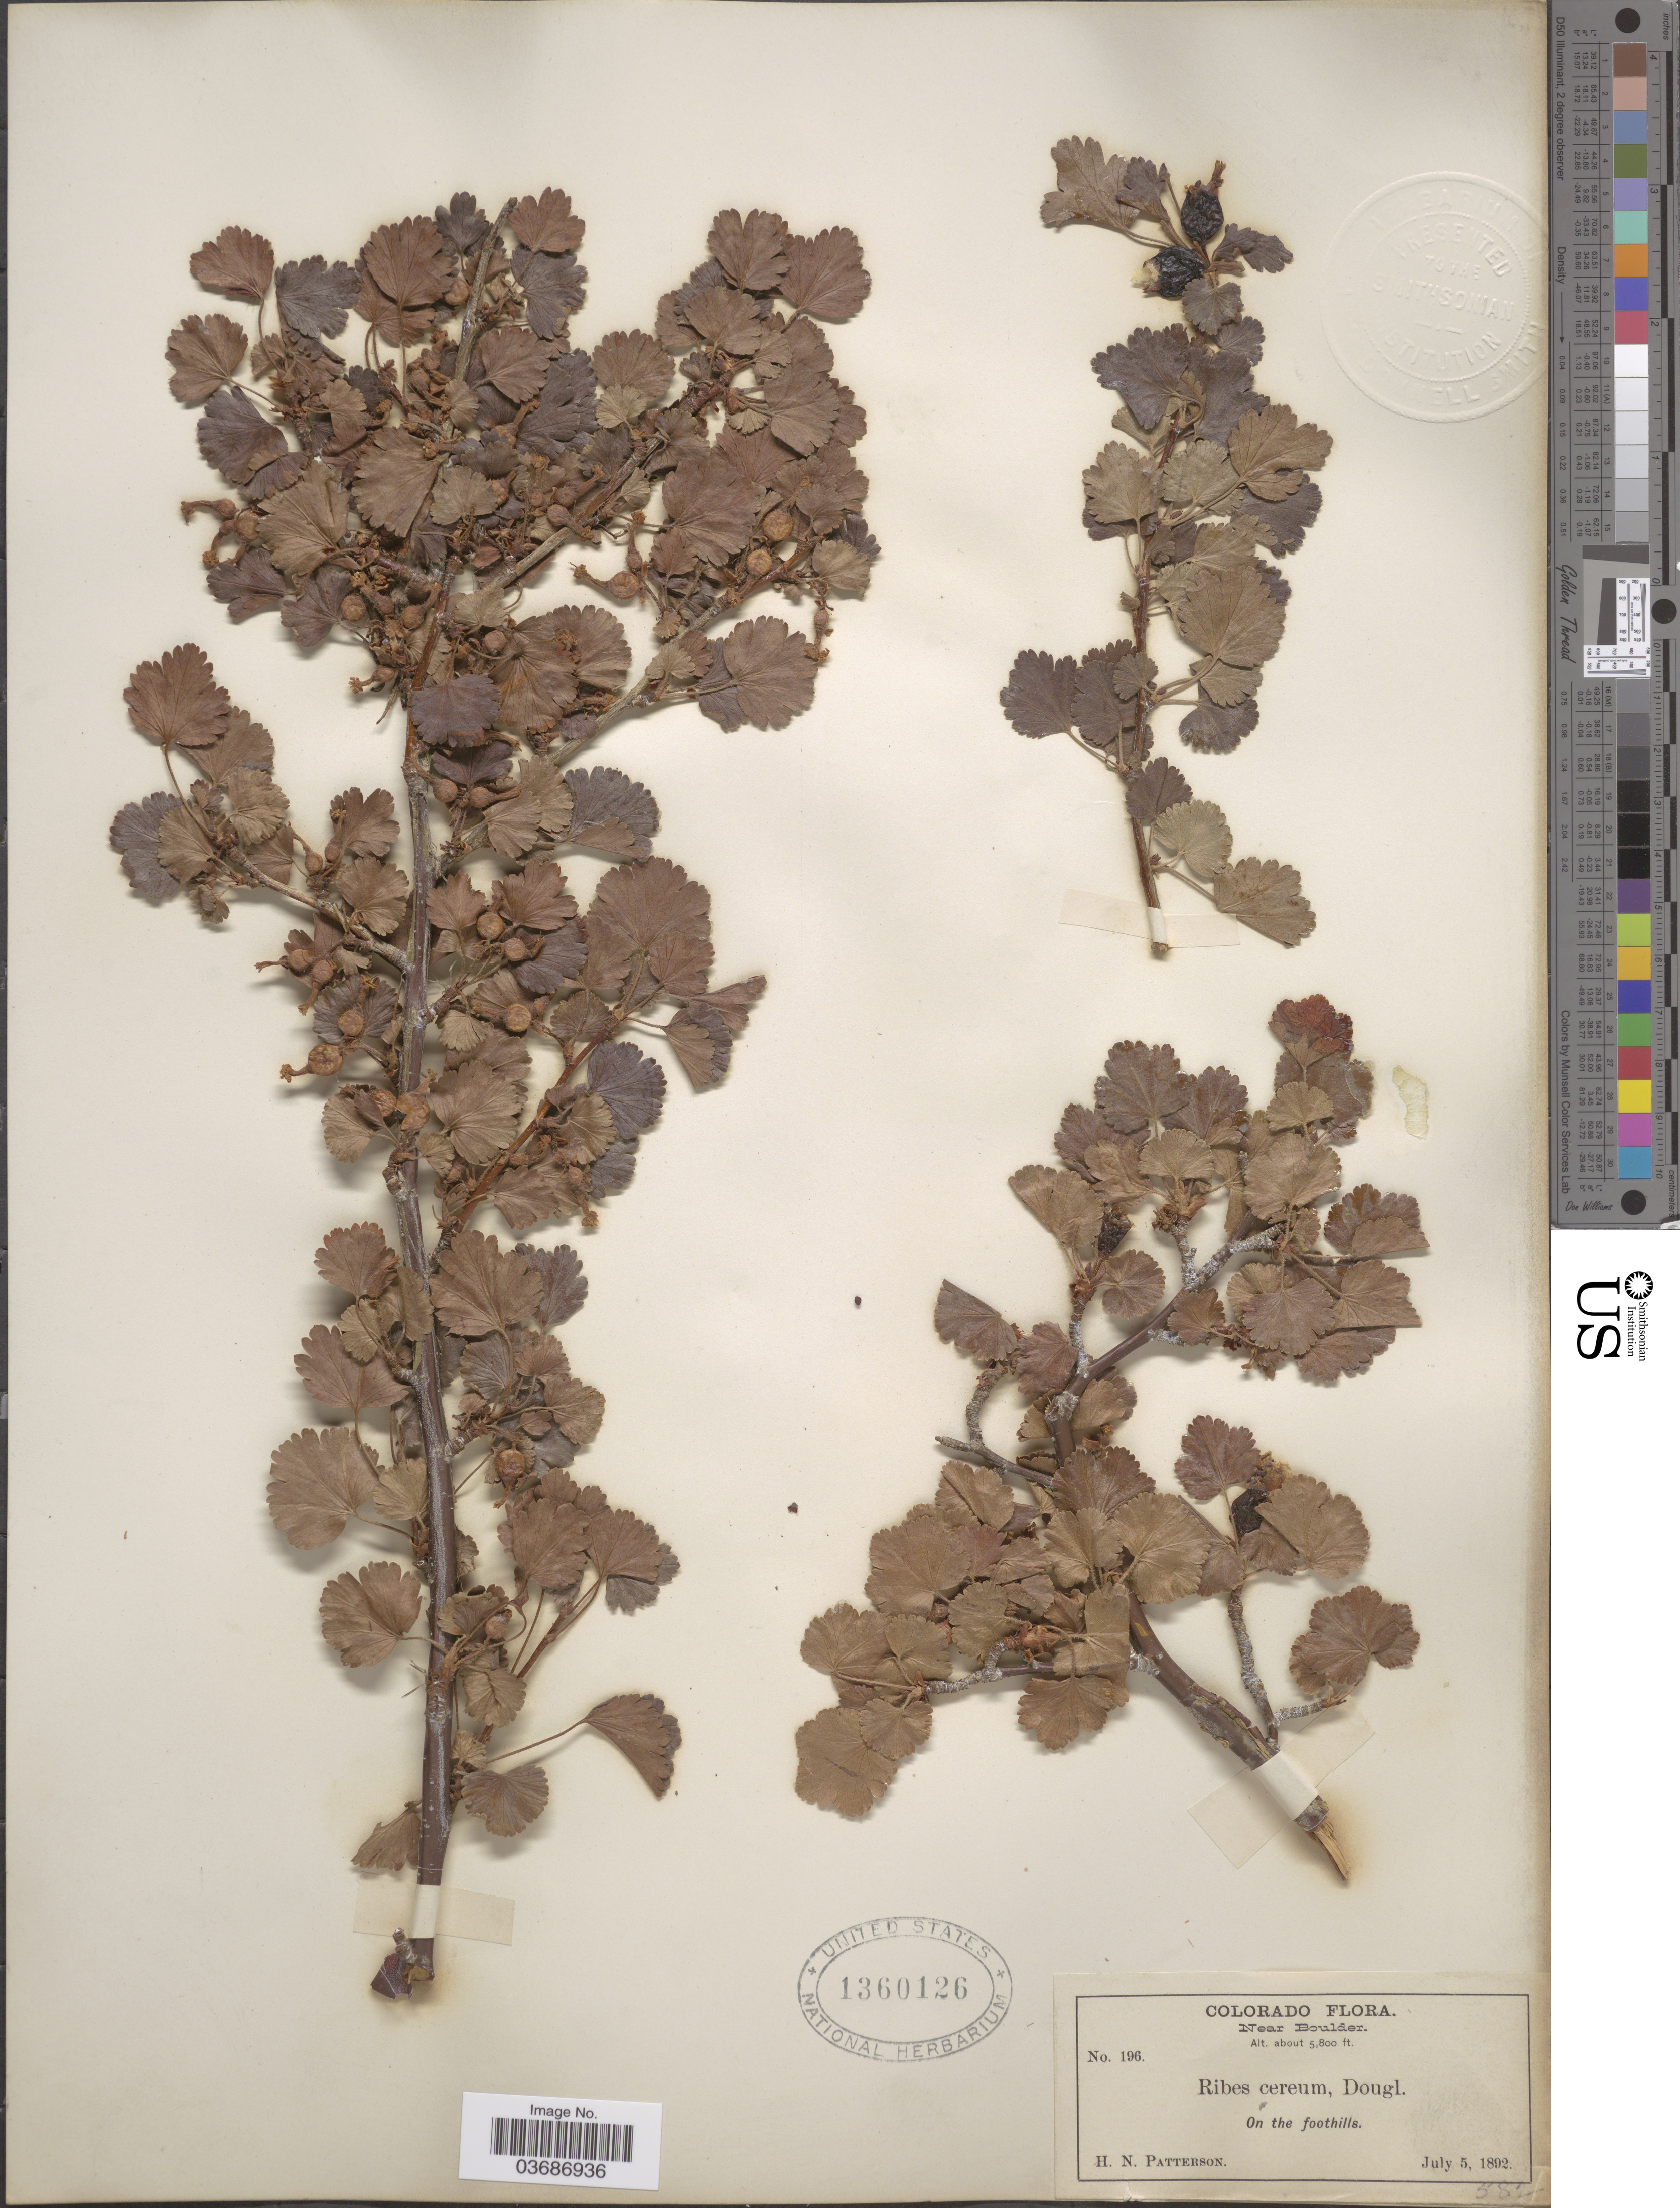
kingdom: Plantae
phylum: Tracheophyta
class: Magnoliopsida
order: Saxifragales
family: Grossulariaceae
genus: Ribes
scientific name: Ribes cereum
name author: Douglas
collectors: H. N. Patterson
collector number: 196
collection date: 1892-07-05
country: United States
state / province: Colorado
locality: Near Boulder. On the foothills.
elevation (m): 1768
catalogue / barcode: US 1360126